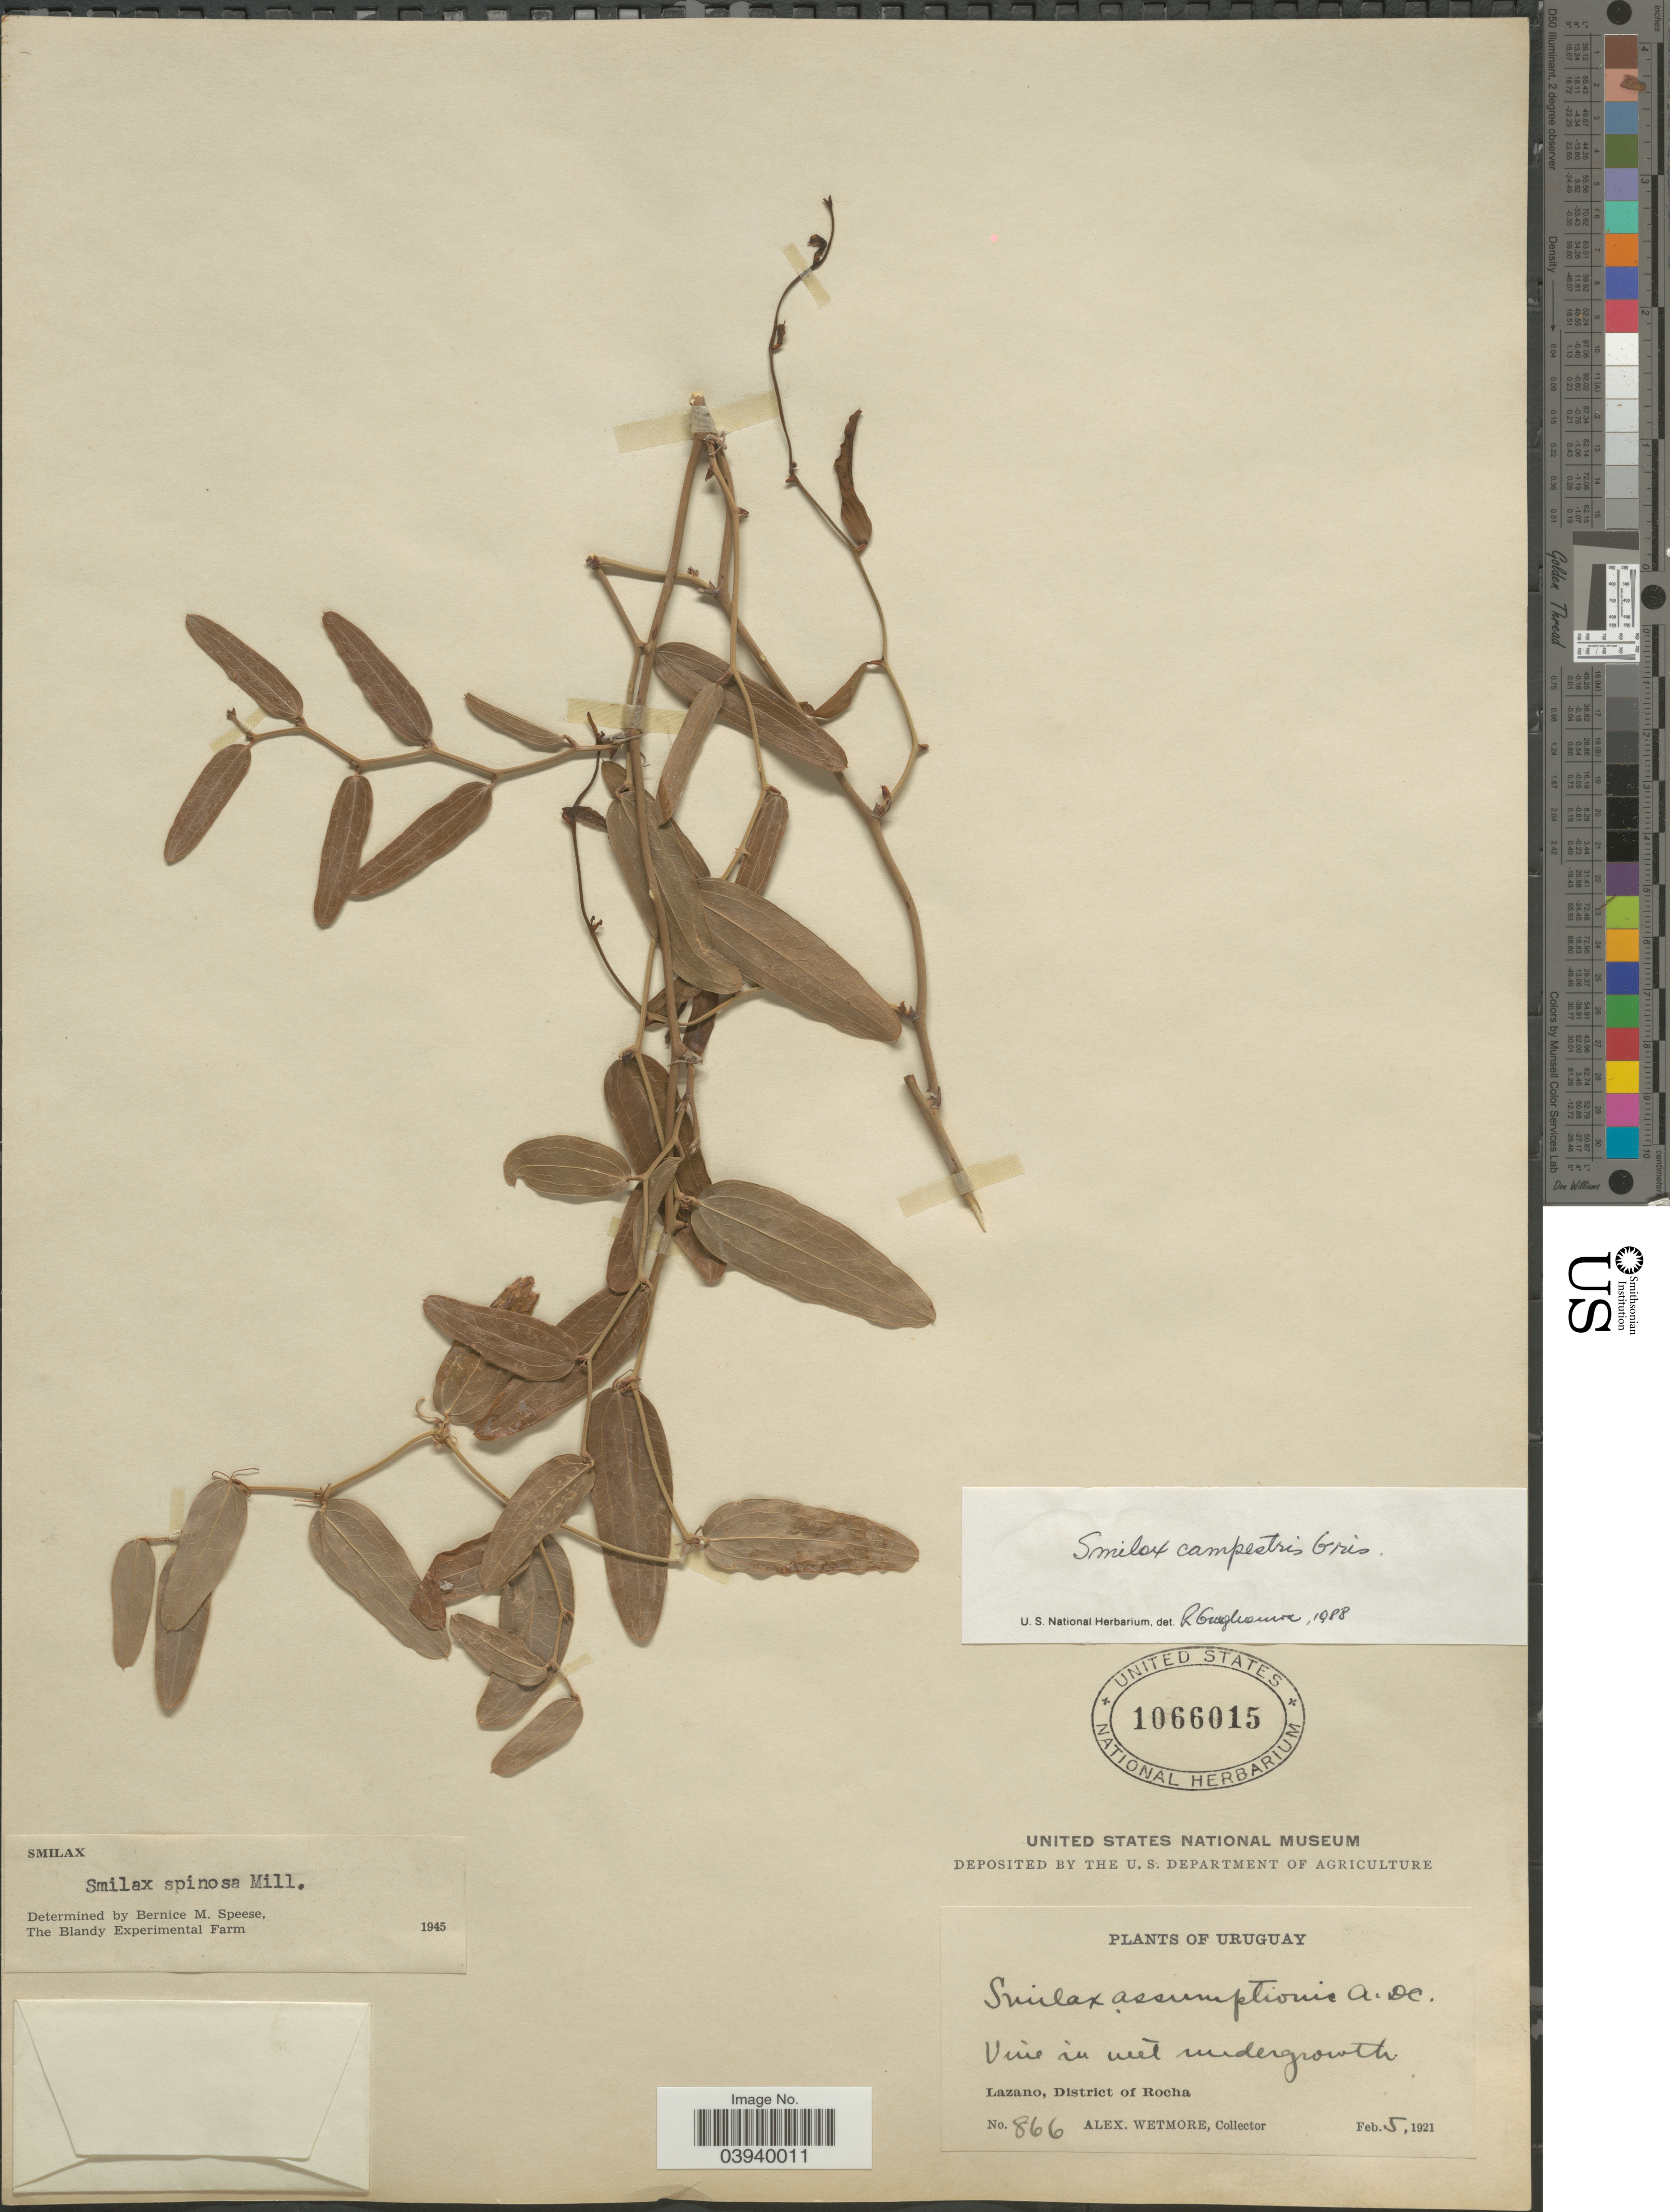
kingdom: Plantae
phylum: Tracheophyta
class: Liliopsida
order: Liliales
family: Smilacaceae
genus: Smilax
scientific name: Smilax campestris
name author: Griseb.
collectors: A. Wetmore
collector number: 866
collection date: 1921-02-05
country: Uruguay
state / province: Rocha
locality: Lazano, District of Rocha.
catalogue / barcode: US 1066015